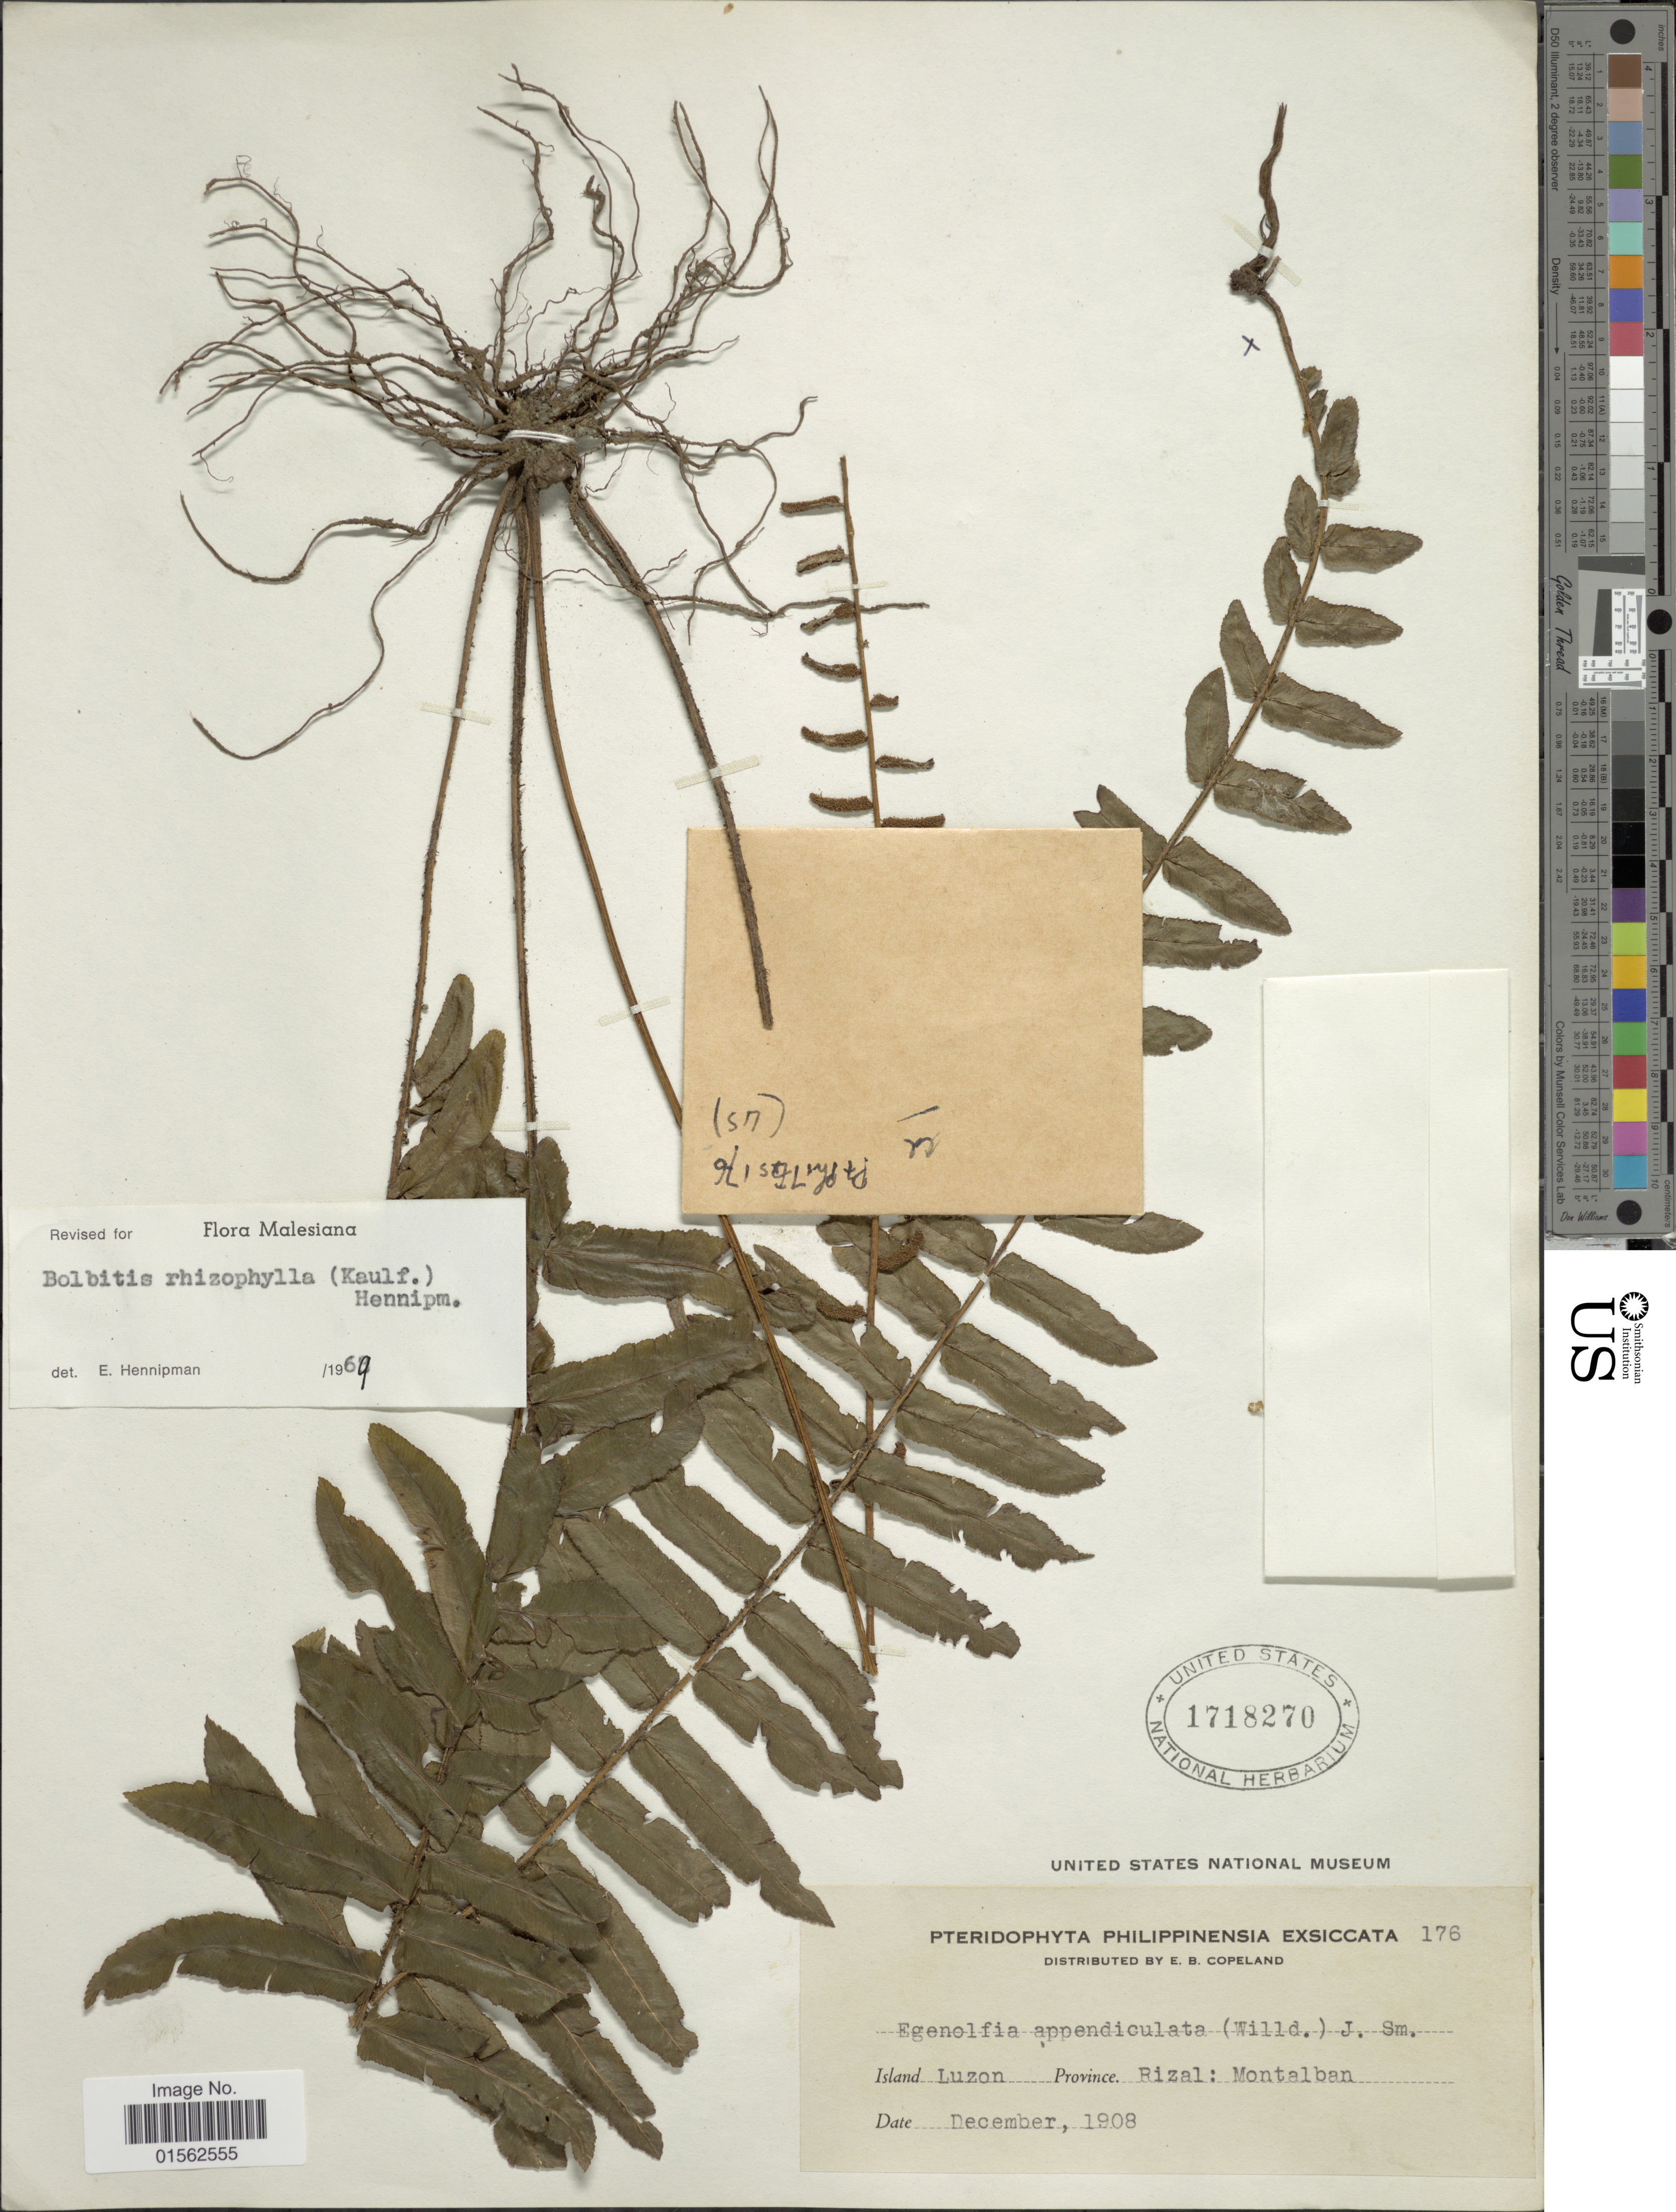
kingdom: Plantae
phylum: Tracheophyta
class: Polypodiopsida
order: Polypodiales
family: Dryopteridaceae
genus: Bolbitis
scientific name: Bolbitis rhizophylla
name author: (Kaulf.) Hennipman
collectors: E. B. Copeland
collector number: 176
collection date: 1908-12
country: Philippines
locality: Luzon Province, Rizal: Montalban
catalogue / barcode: US 1718270